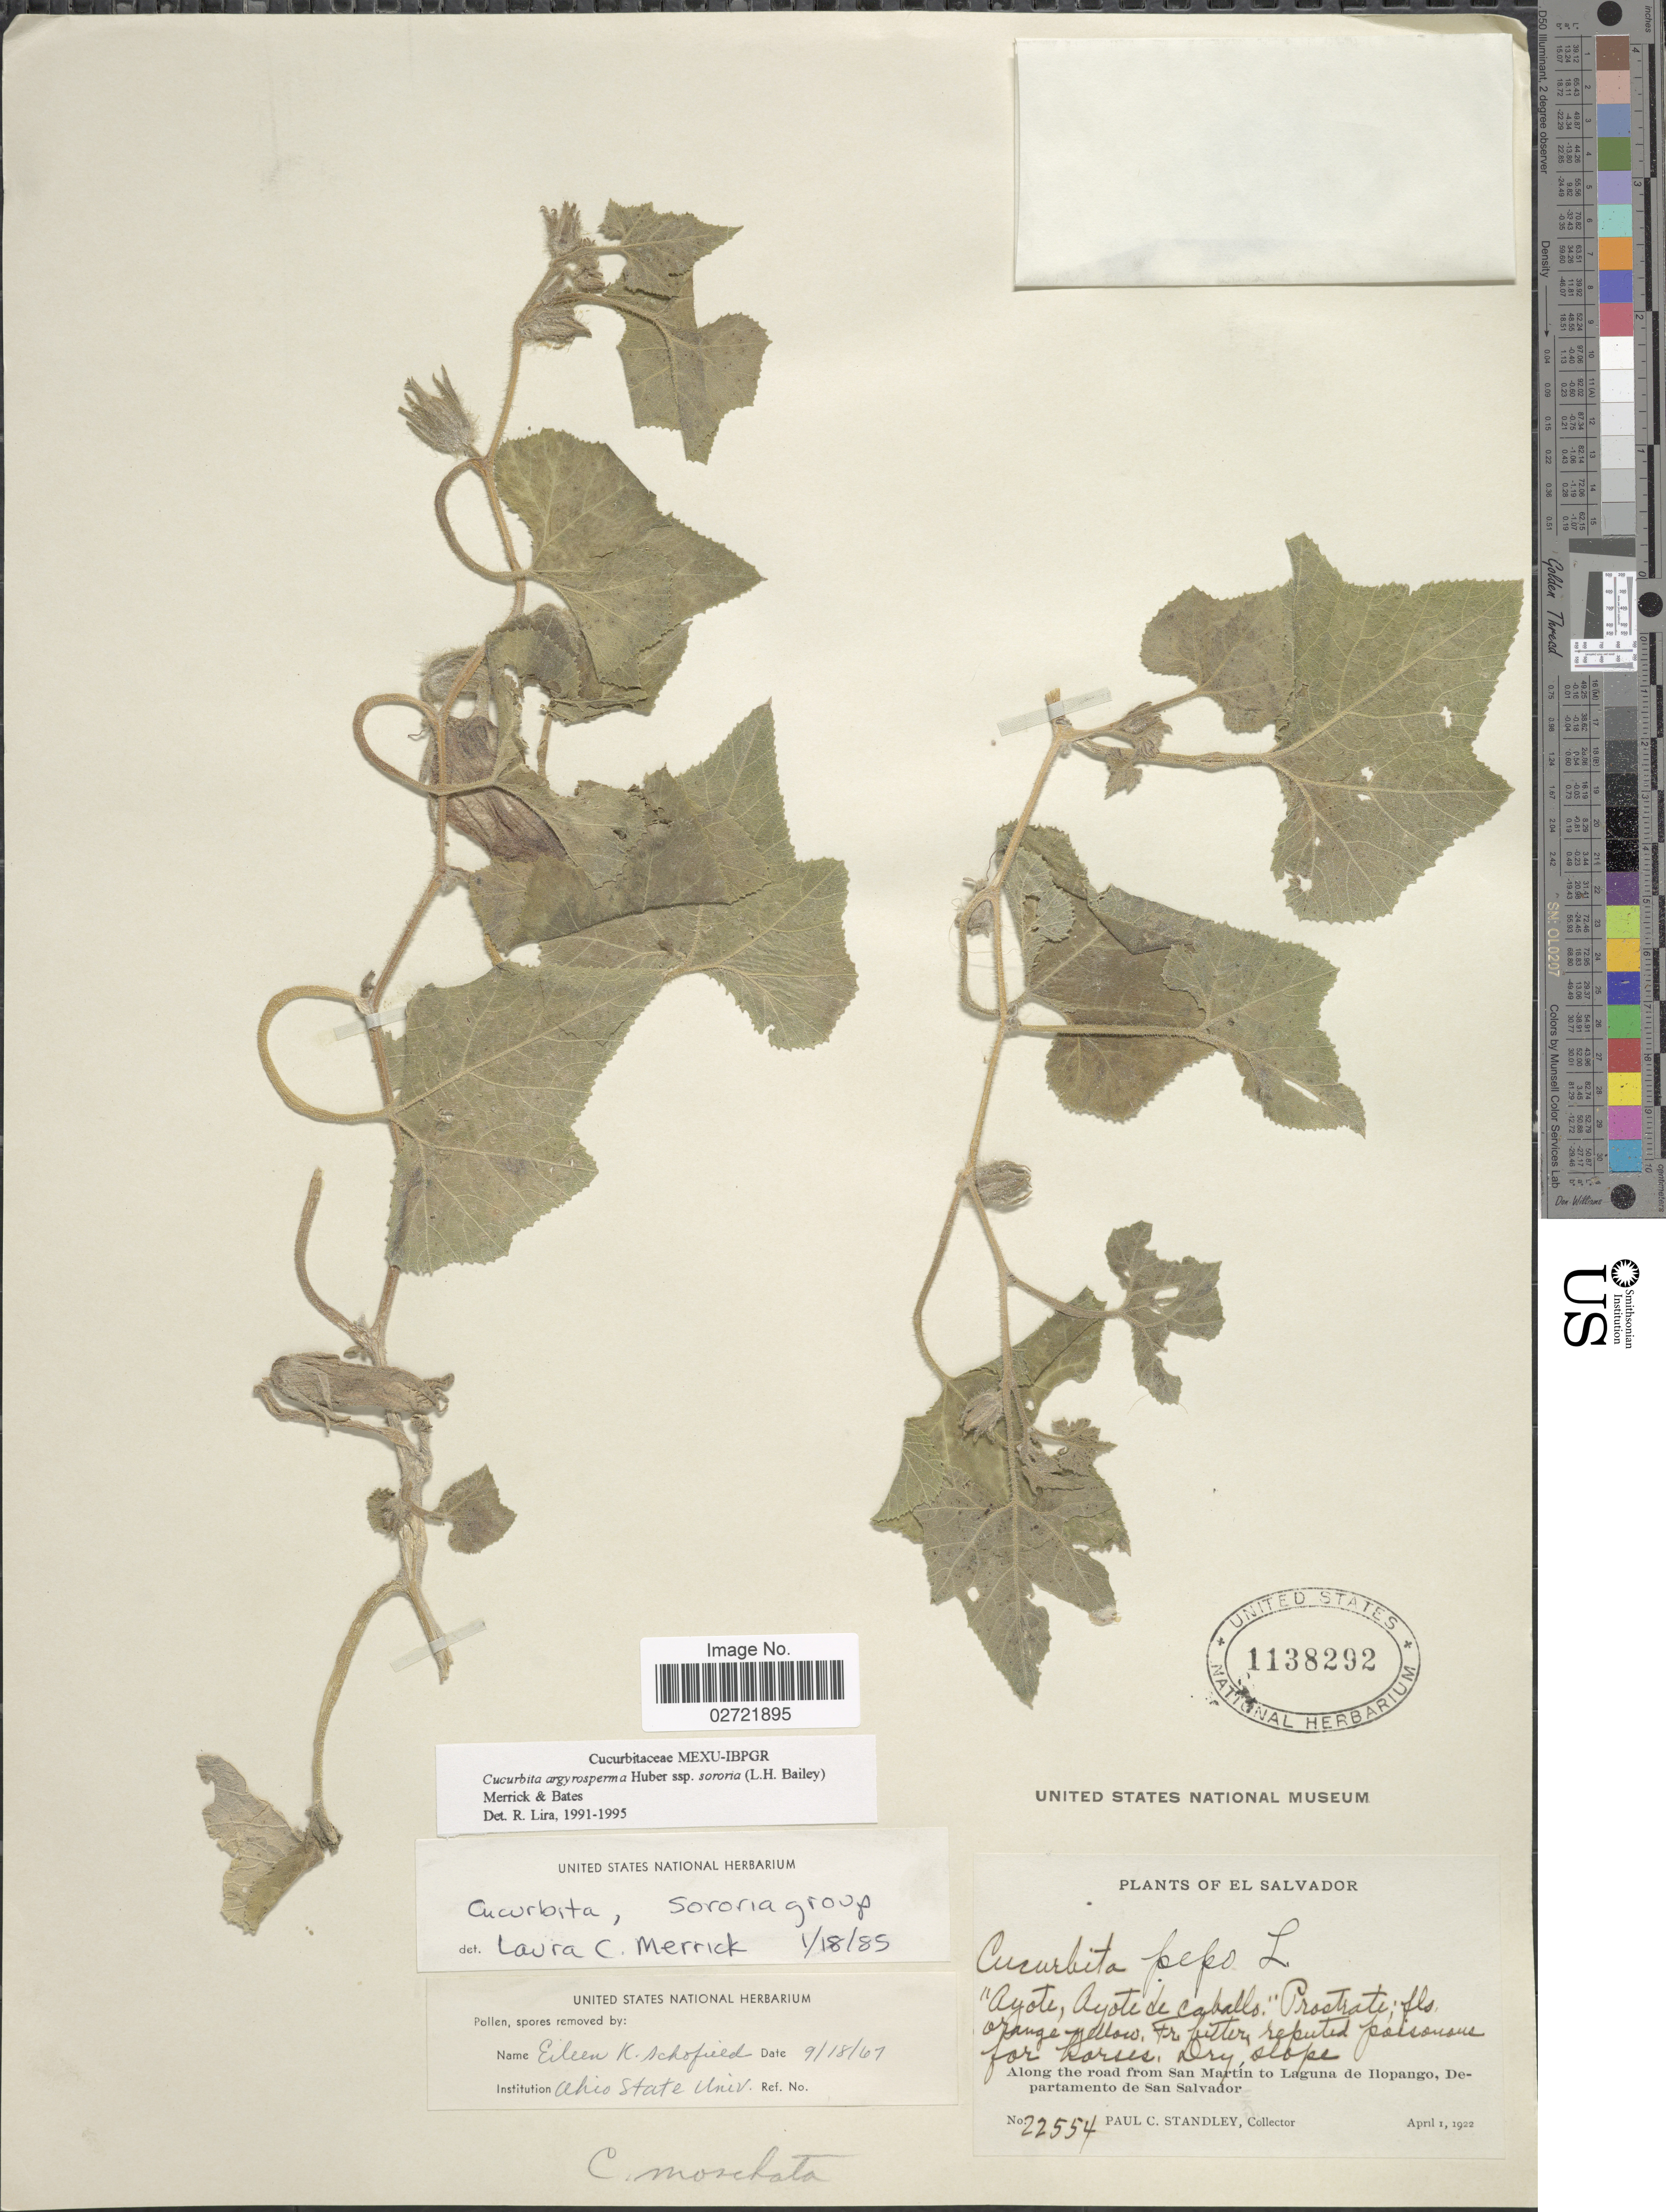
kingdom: Plantae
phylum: Tracheophyta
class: Magnoliopsida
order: Cucurbitales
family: Cucurbitaceae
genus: Cucurbita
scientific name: Cucurbita argyrosperma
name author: K. Koch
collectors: P. C. Standley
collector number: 22554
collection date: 1922-04-01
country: El Salvador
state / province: San Salvador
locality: Dry slope, Along the road from San Martin to Laguna de Ilopango, Departamento de San Salvador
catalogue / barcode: US 1138292